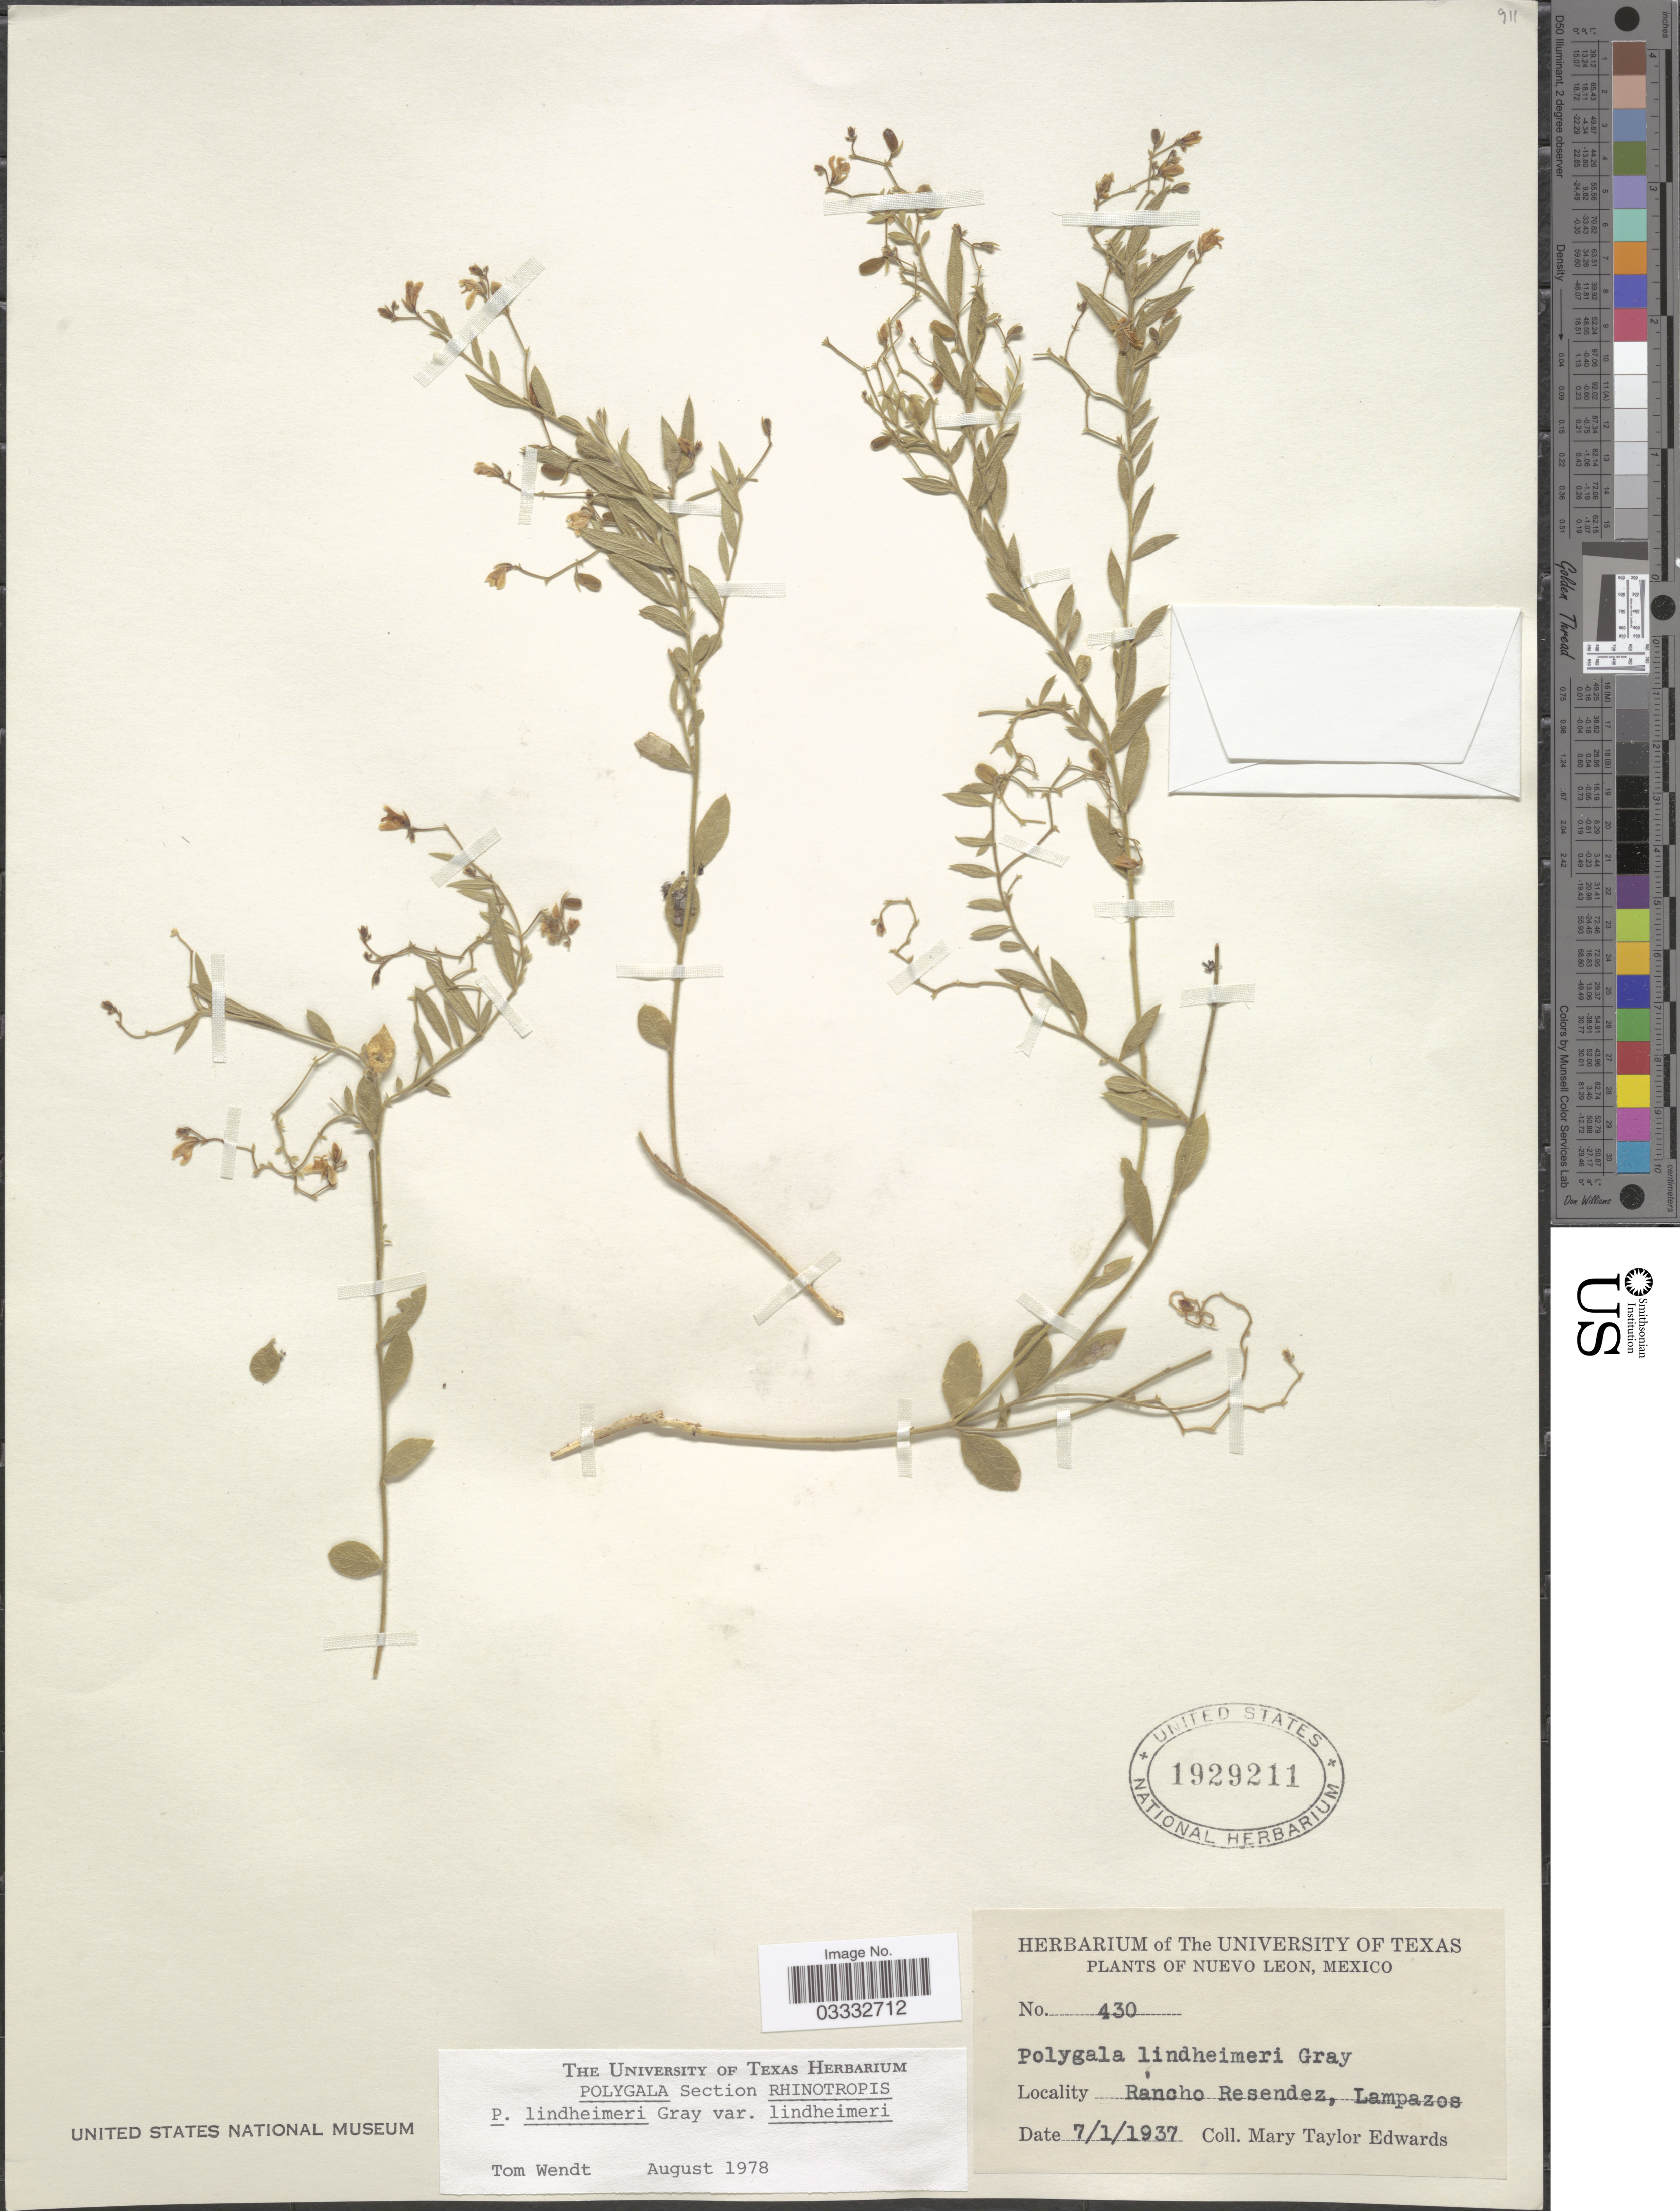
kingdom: Plantae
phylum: Tracheophyta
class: Magnoliopsida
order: Fabales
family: Polygalaceae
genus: Rhinotropis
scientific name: Rhinotropis lindheimeri var. lindheimeri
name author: (A. Gray) J.R. Abbott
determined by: Strong, Mark T., (BOT), Smithsonian Institution - National Museum of Natural History (UNITED STATES)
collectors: M. Edwards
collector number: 430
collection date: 1937-01-07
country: Mexico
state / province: Nuevo León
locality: Rancho Resendez, Lampazos.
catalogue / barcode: US 1929211